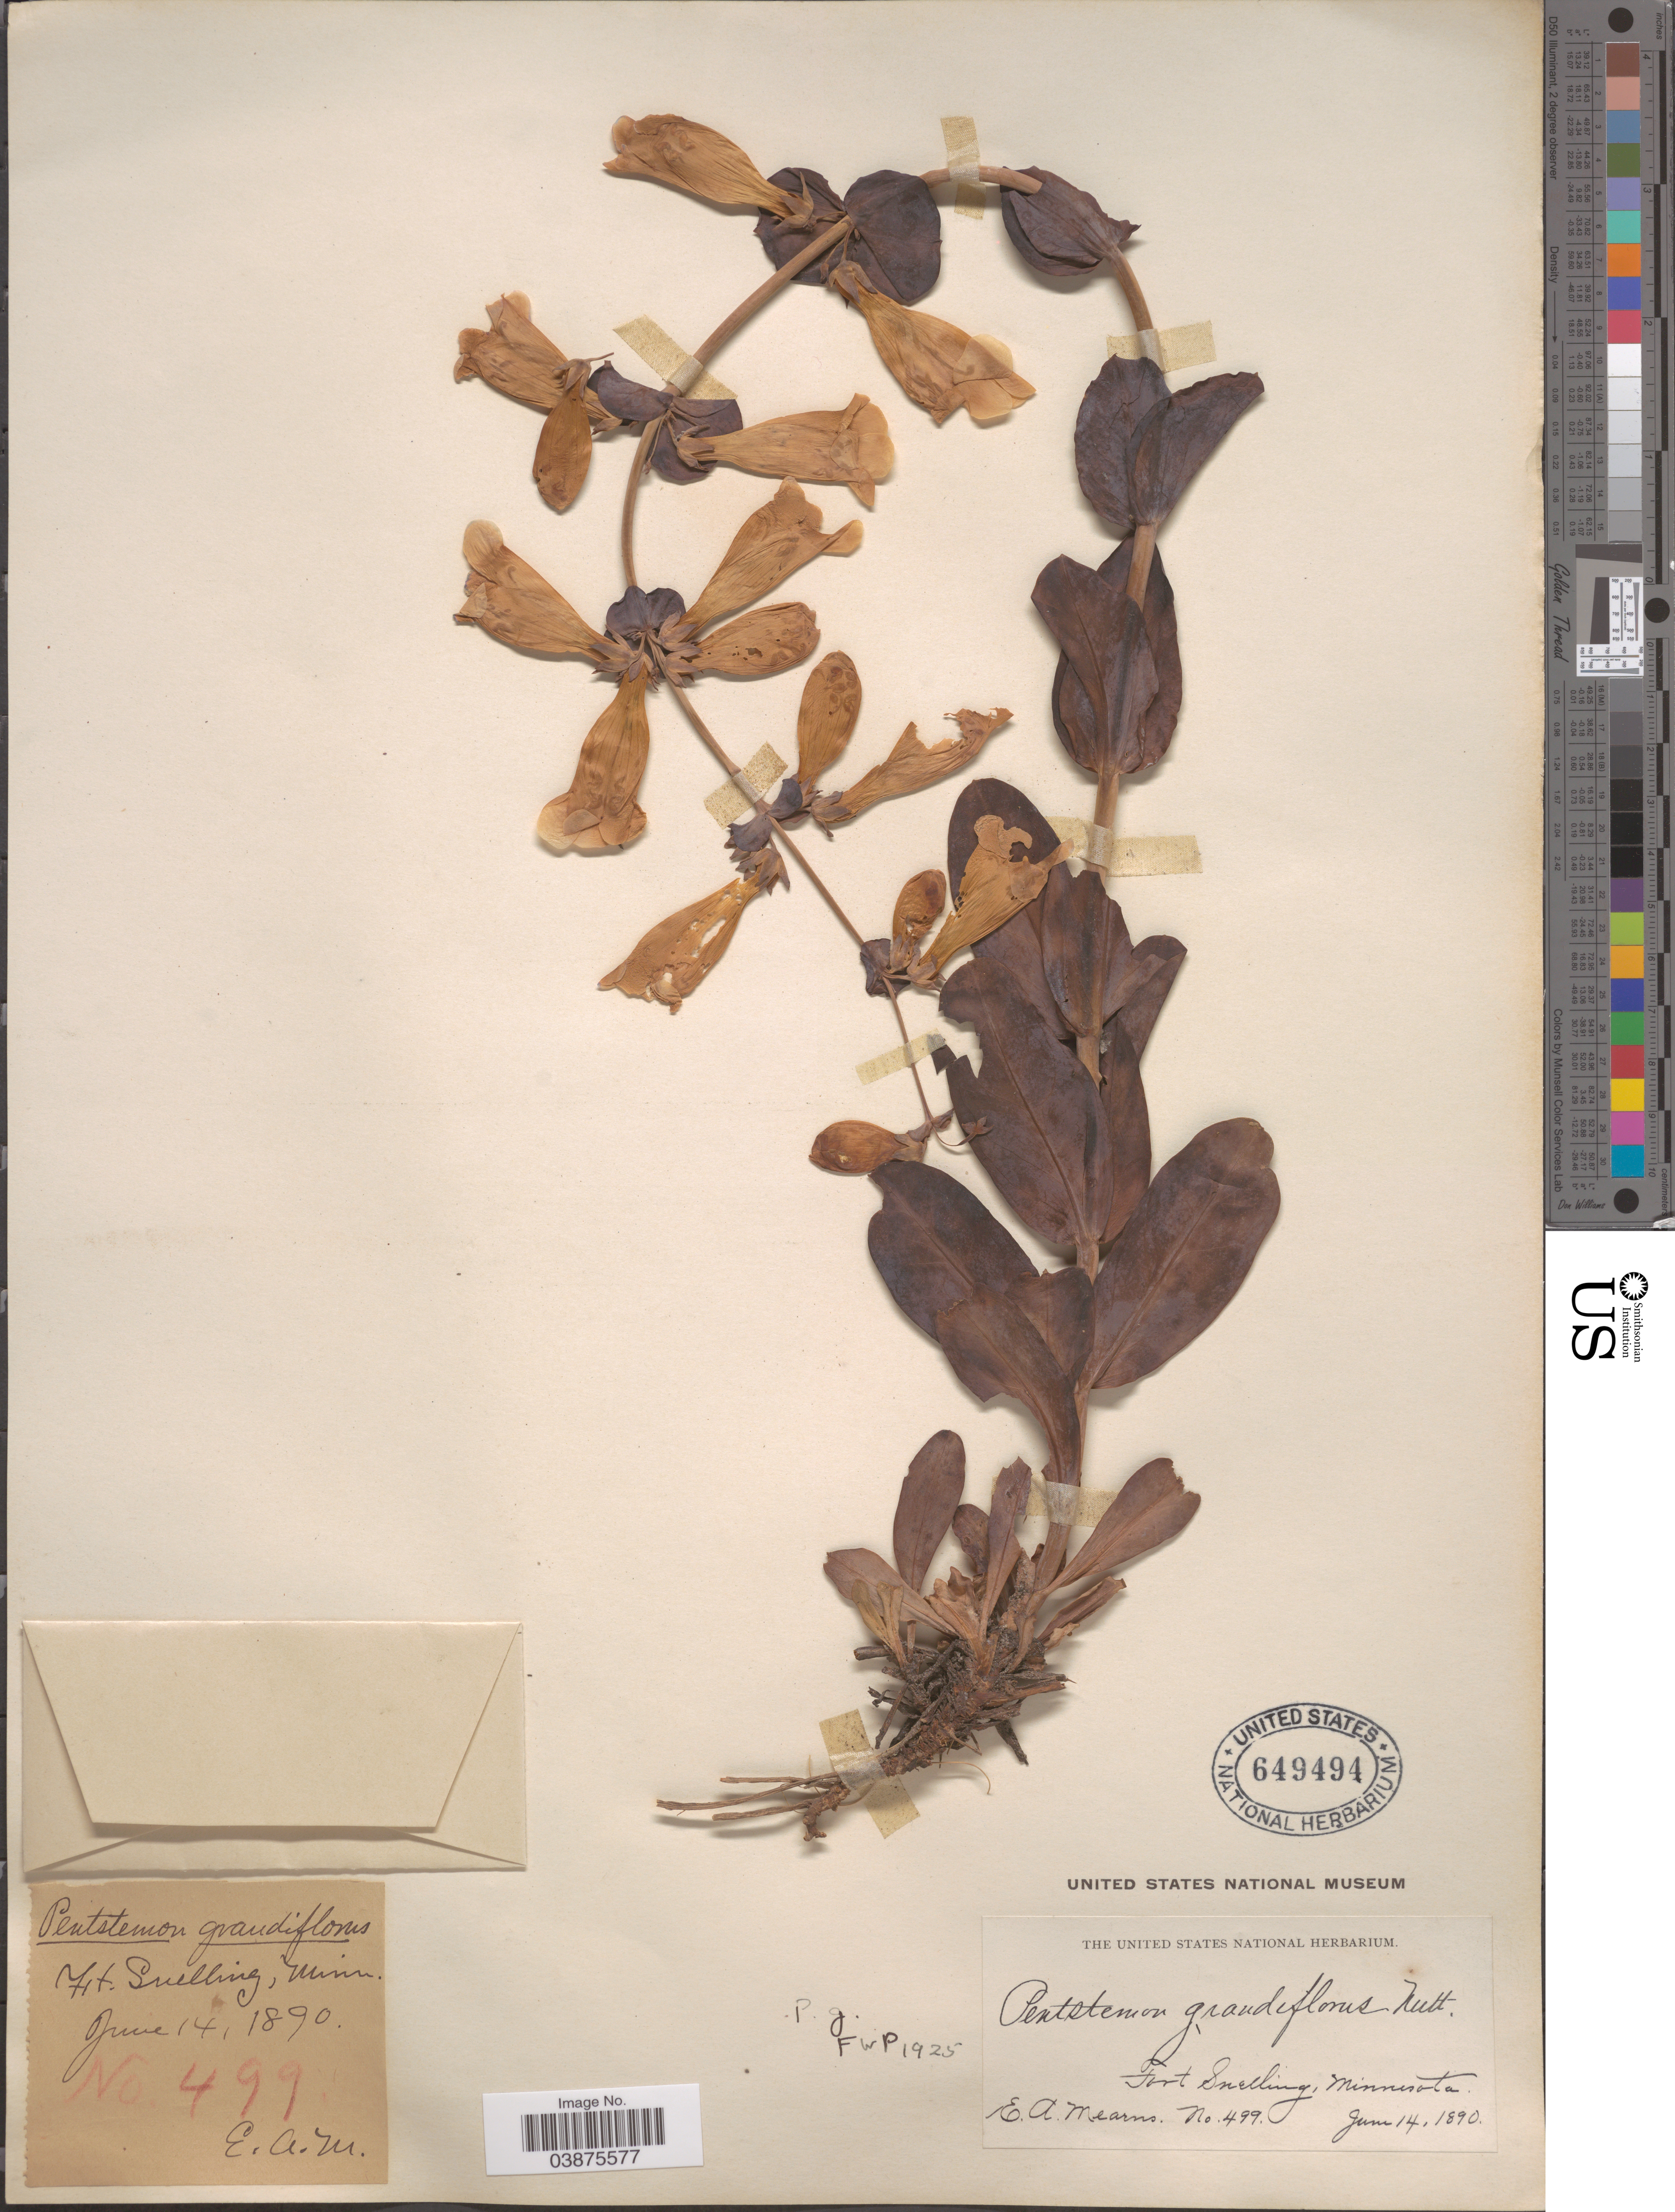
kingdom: Plantae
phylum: Tracheophyta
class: Magnoliopsida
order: Lamiales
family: Plantaginaceae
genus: Penstemon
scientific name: Penstemon grandiflorus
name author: Nutt.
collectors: E. A. Mearns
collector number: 499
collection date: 1890-06-14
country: United States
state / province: Minnesota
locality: Fort Snelling.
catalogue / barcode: US 649494